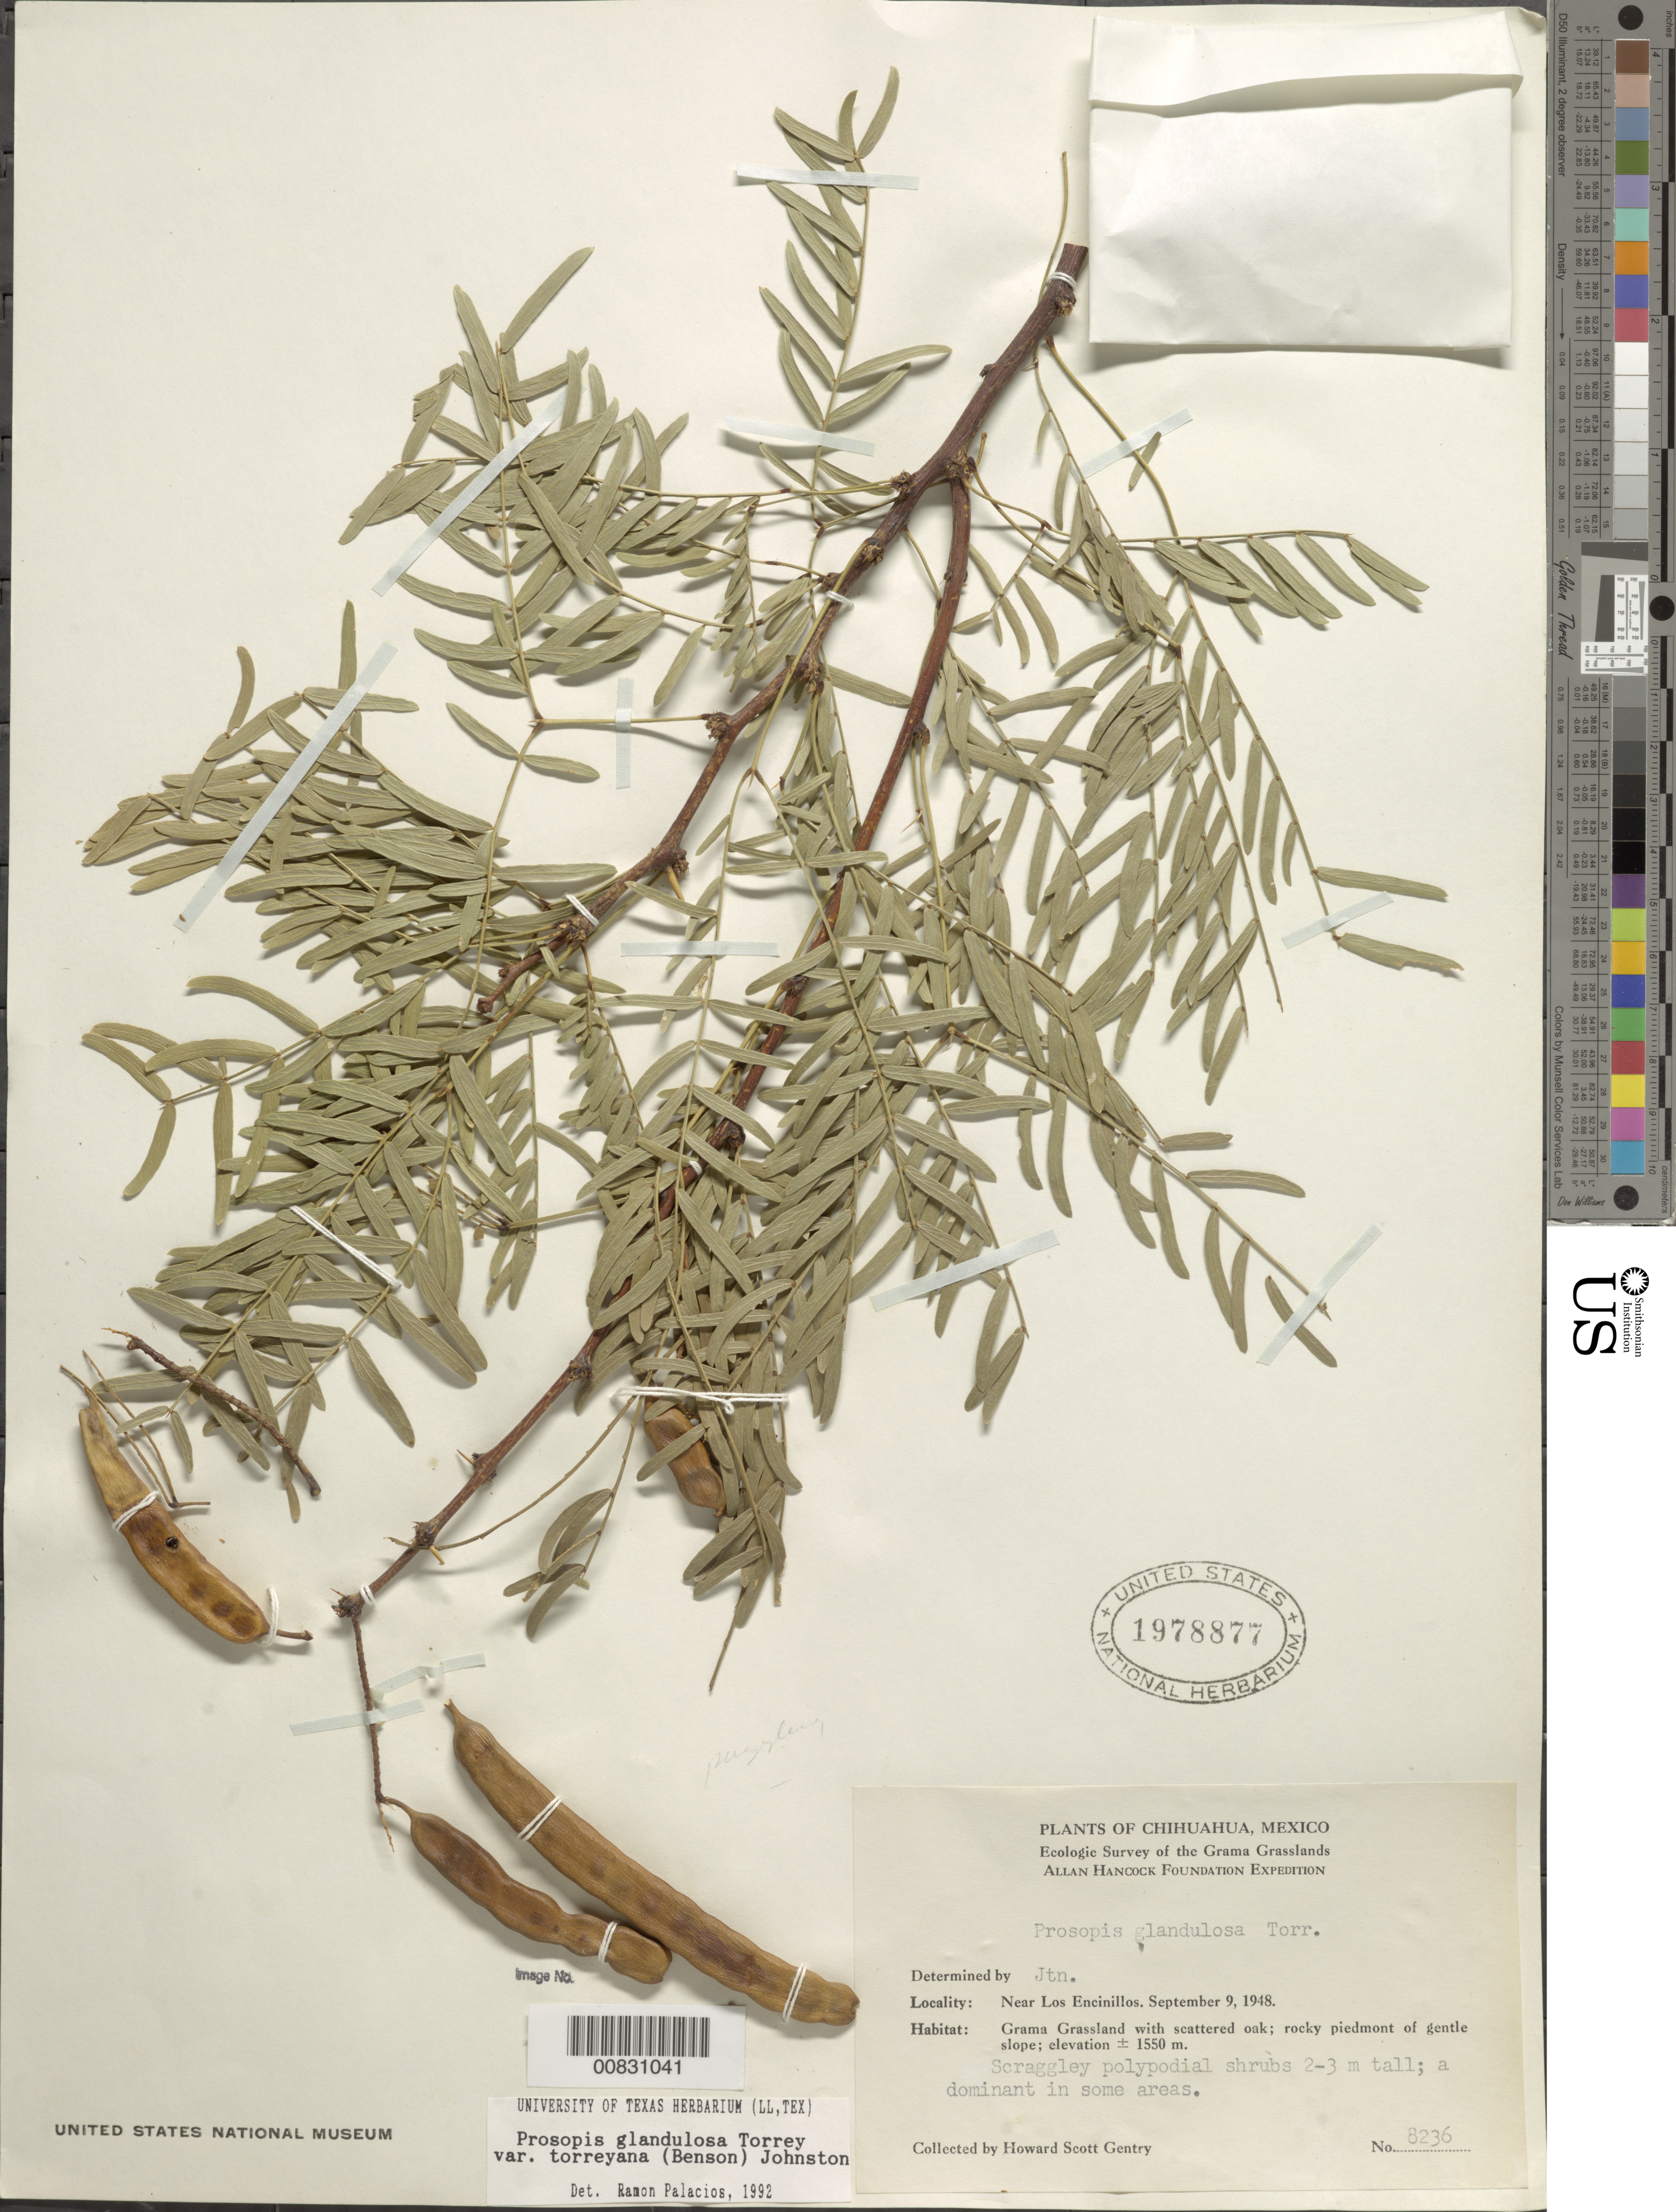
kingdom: Plantae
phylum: Tracheophyta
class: Magnoliopsida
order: Fabales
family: Fabaceae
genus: Neltuma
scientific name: Neltuma odorata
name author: (Torr. & Frém.) C. E. Hughes & G.P. Lewis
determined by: Strong, Mark T., (BOT), Smithsonian Institution - National Museum of Natural History (UNITED STATES)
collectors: H. S. Gentry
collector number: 8236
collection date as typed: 09 Sep 1948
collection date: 1948-09-09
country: Mexico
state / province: Chihuahua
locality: Near Los Encinillos, Chihuahua.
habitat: Grama Grassland with scattered oak; rocky piedmont of gentle slope.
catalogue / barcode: US 1978877